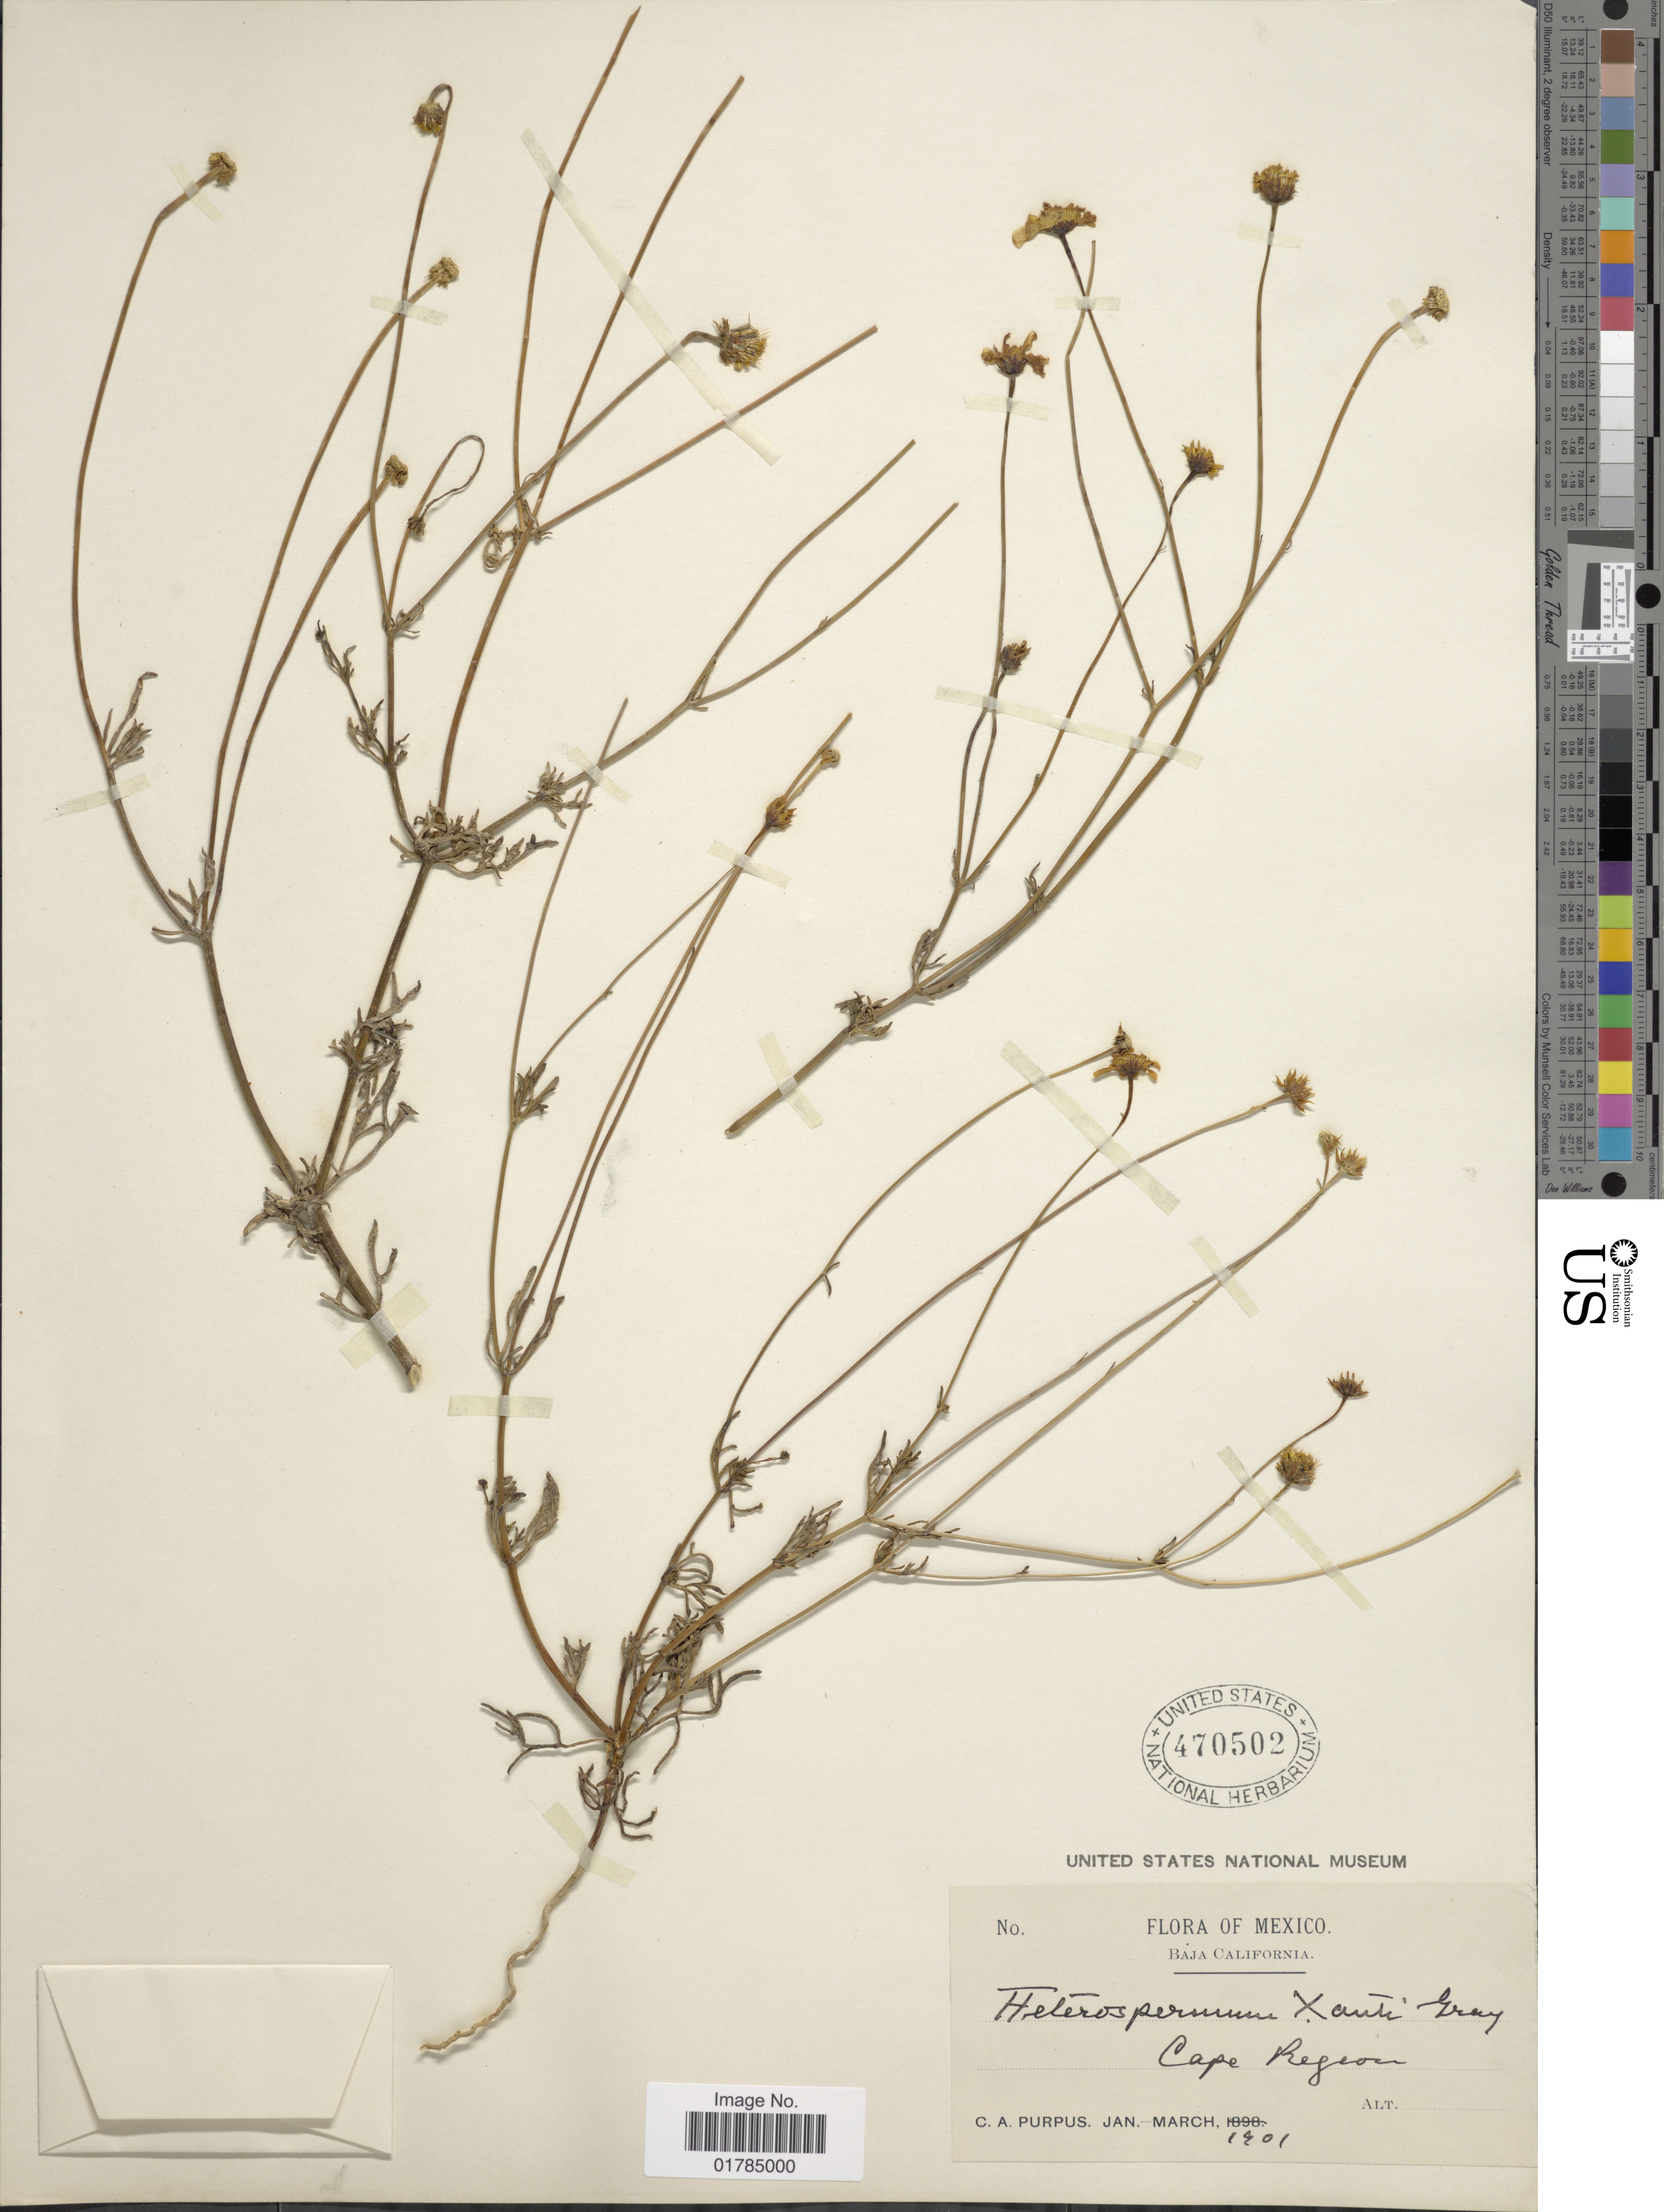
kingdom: Plantae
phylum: Tracheophyta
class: Magnoliopsida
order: Asterales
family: Asteraceae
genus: Heterosperma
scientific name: Heterosperma xanti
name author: Sherff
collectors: C. A. Purpus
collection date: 1901-01/1901-03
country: Mexico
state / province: Baja California Sur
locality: Cape Region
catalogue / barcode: US 470502